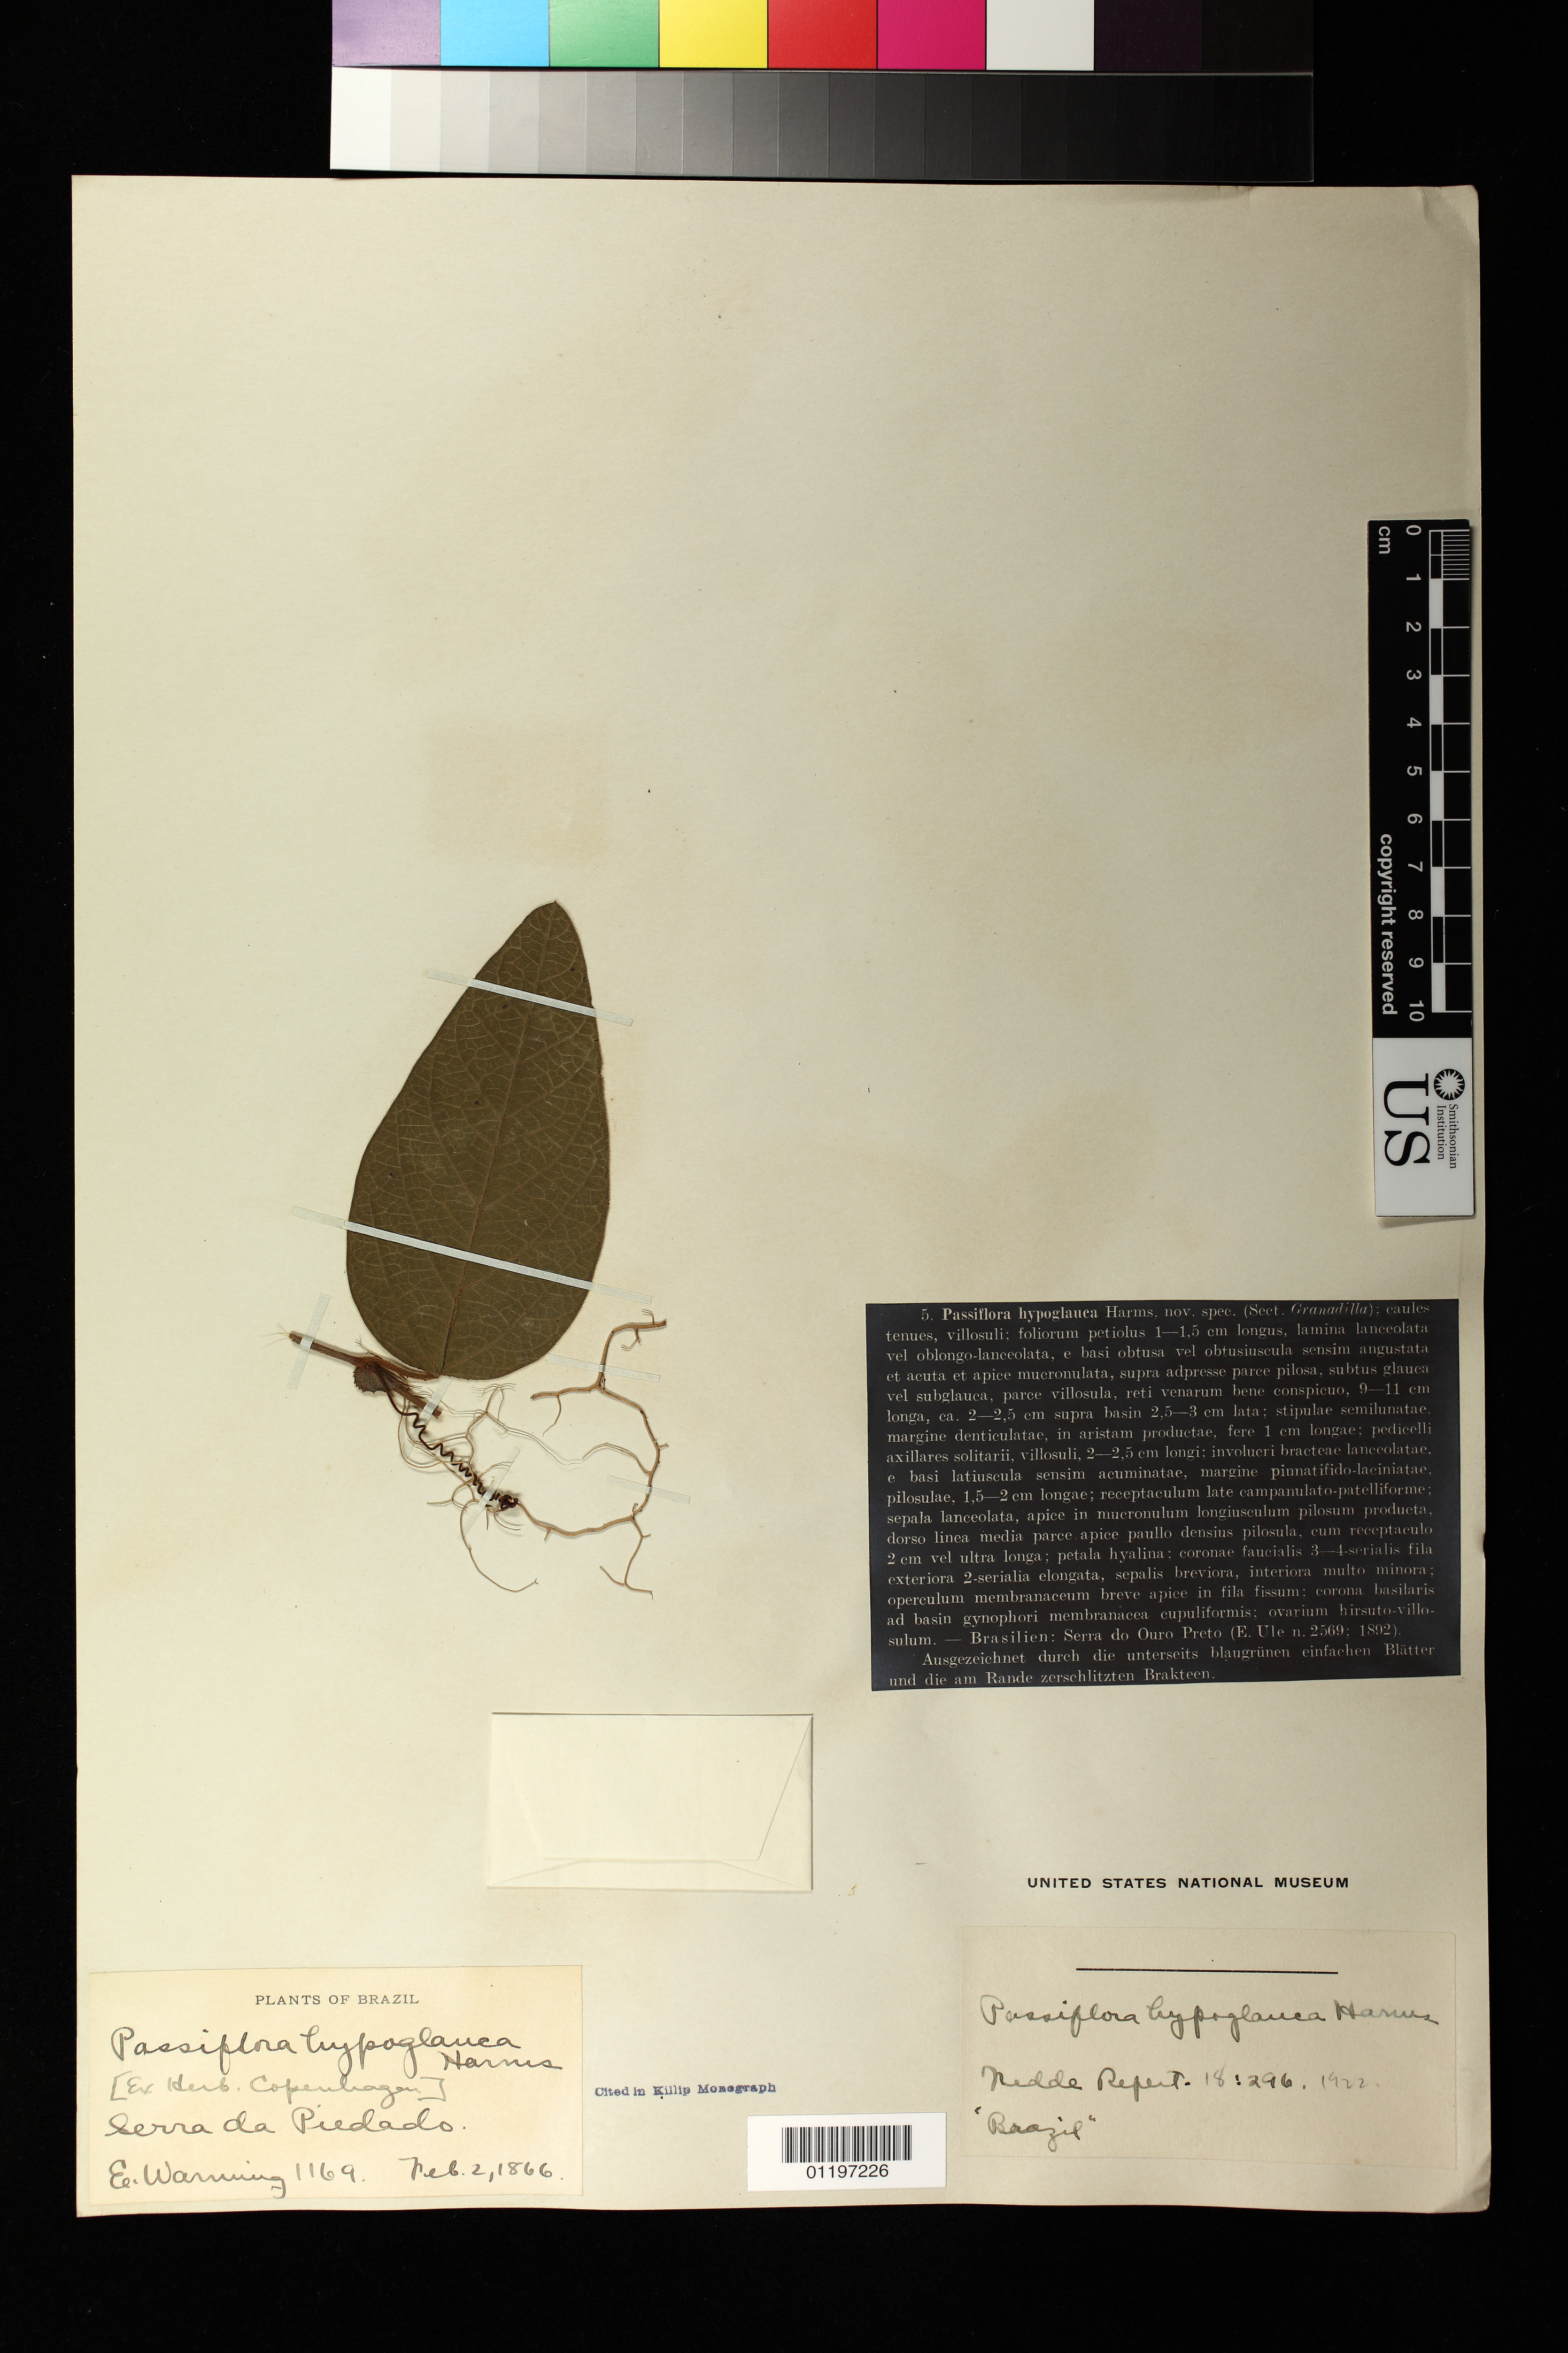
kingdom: Plantae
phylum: Tracheophyta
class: Magnoliopsida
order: Malpighiales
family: Passifloraceae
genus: Passiflora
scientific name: Passiflora hypoglauca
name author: Harms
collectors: E. Warming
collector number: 1169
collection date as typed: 02 Feb 1866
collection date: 1866-02-02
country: Brazil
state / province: Minas Gerais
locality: Serra da Piedado.